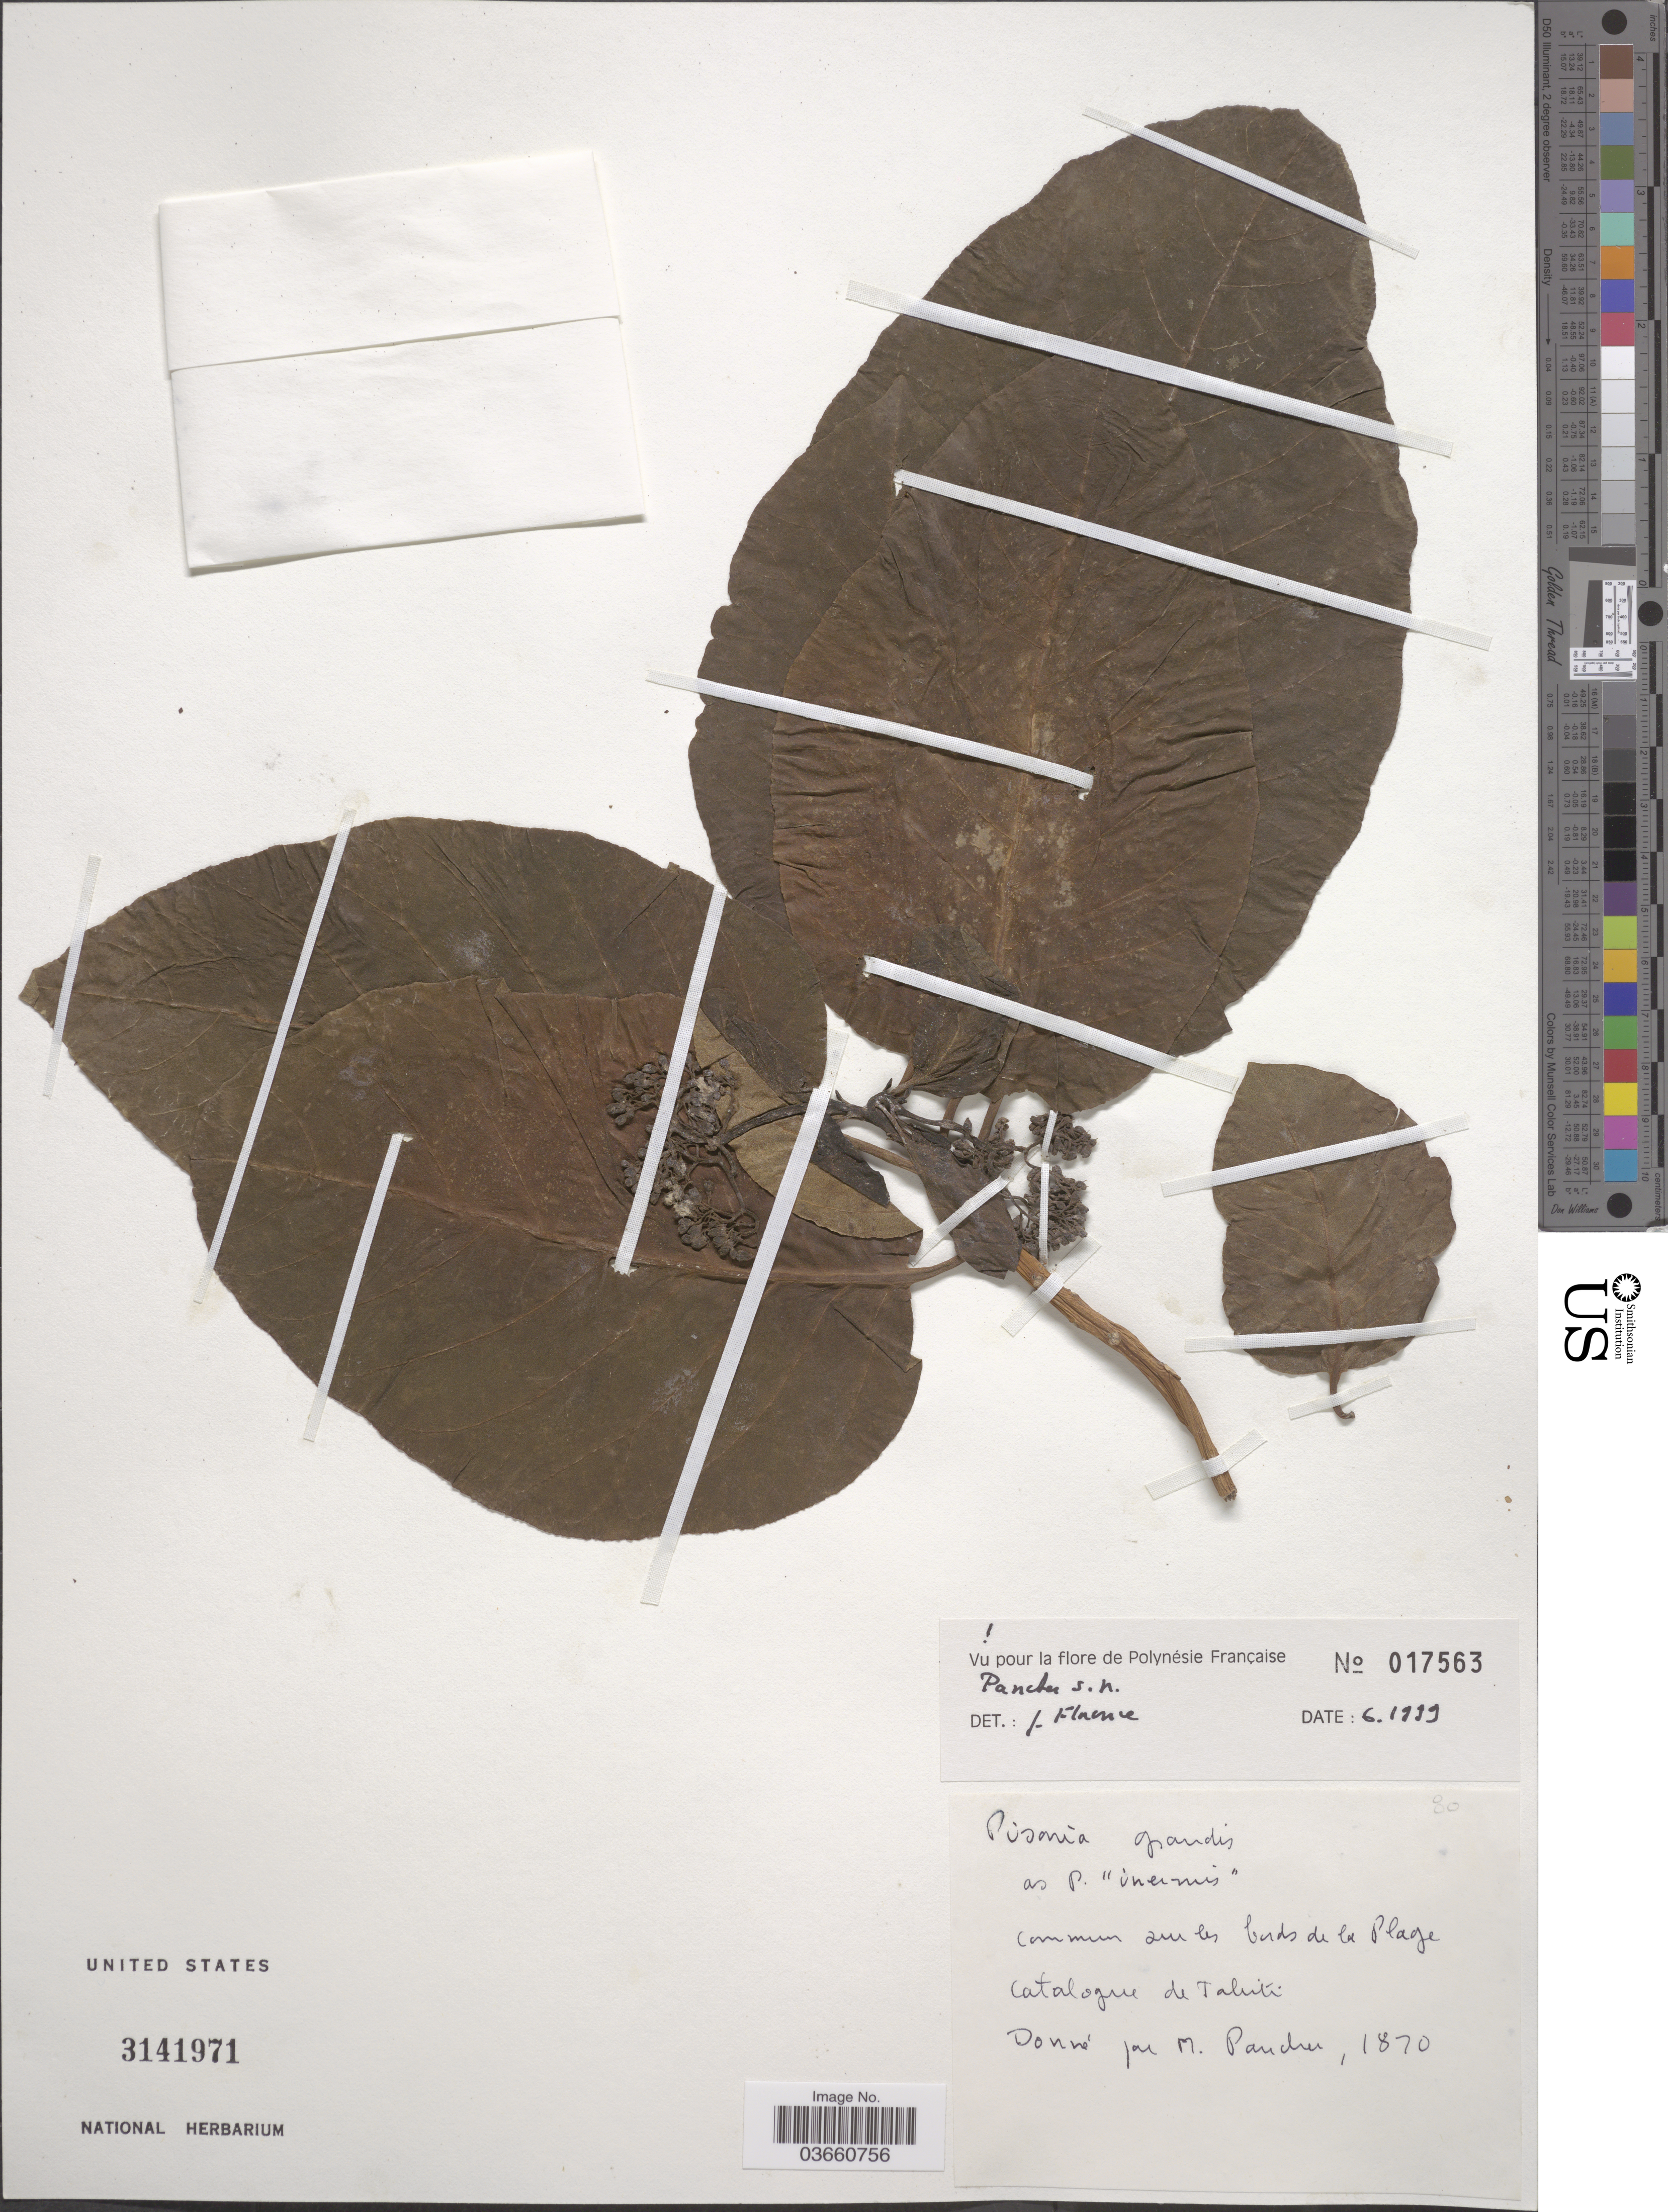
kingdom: Plantae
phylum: Tracheophyta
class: Magnoliopsida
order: Caryophyllales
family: Nyctaginaceae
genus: Pisonia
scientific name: Pisonia grandis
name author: R. Br.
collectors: M. Pancher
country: French Polynesia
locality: Commun sur les bords de la Plage Catalogue de Tahiti.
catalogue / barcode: US 3141971